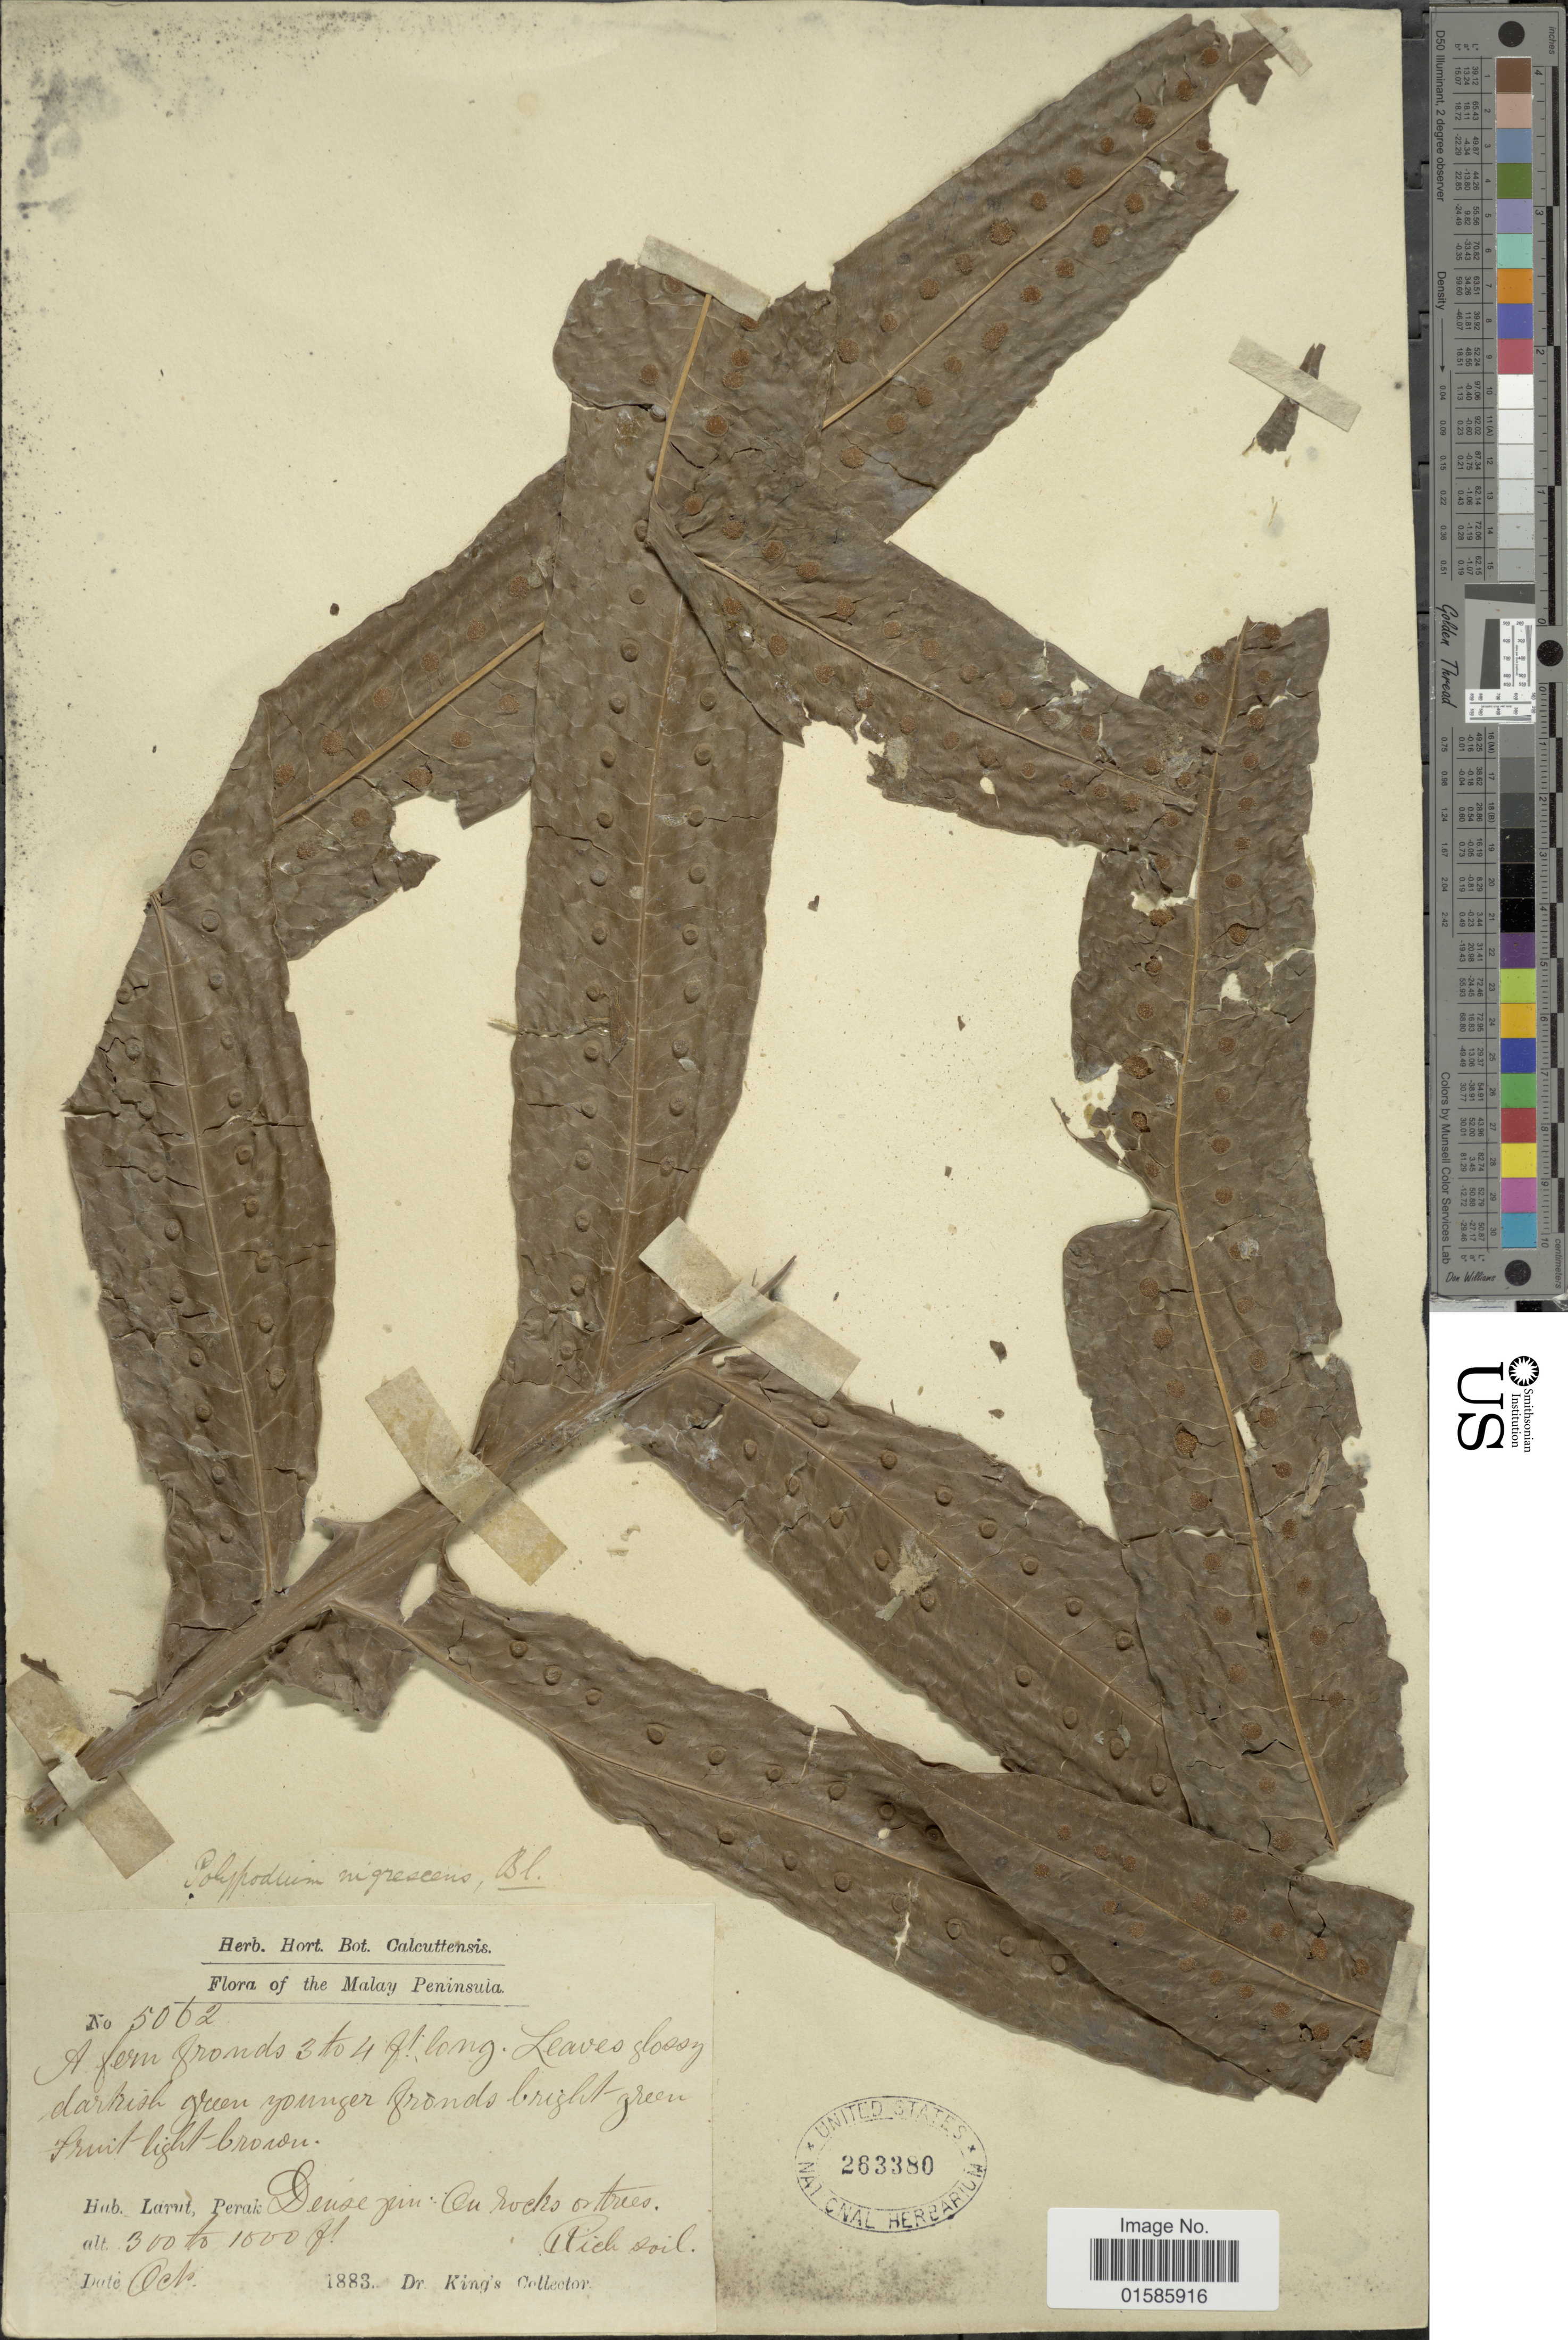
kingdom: Plantae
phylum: Tracheophyta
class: Polypodiopsida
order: Polypodiales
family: Polypodiaceae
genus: Microsorum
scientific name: Microsorum nigrescens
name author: (Blume) Copel.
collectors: Dr. King's collector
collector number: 5062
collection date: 1883-10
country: Malaysia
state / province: Perak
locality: Malay Peninsula, Larut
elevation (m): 91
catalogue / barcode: US 263380